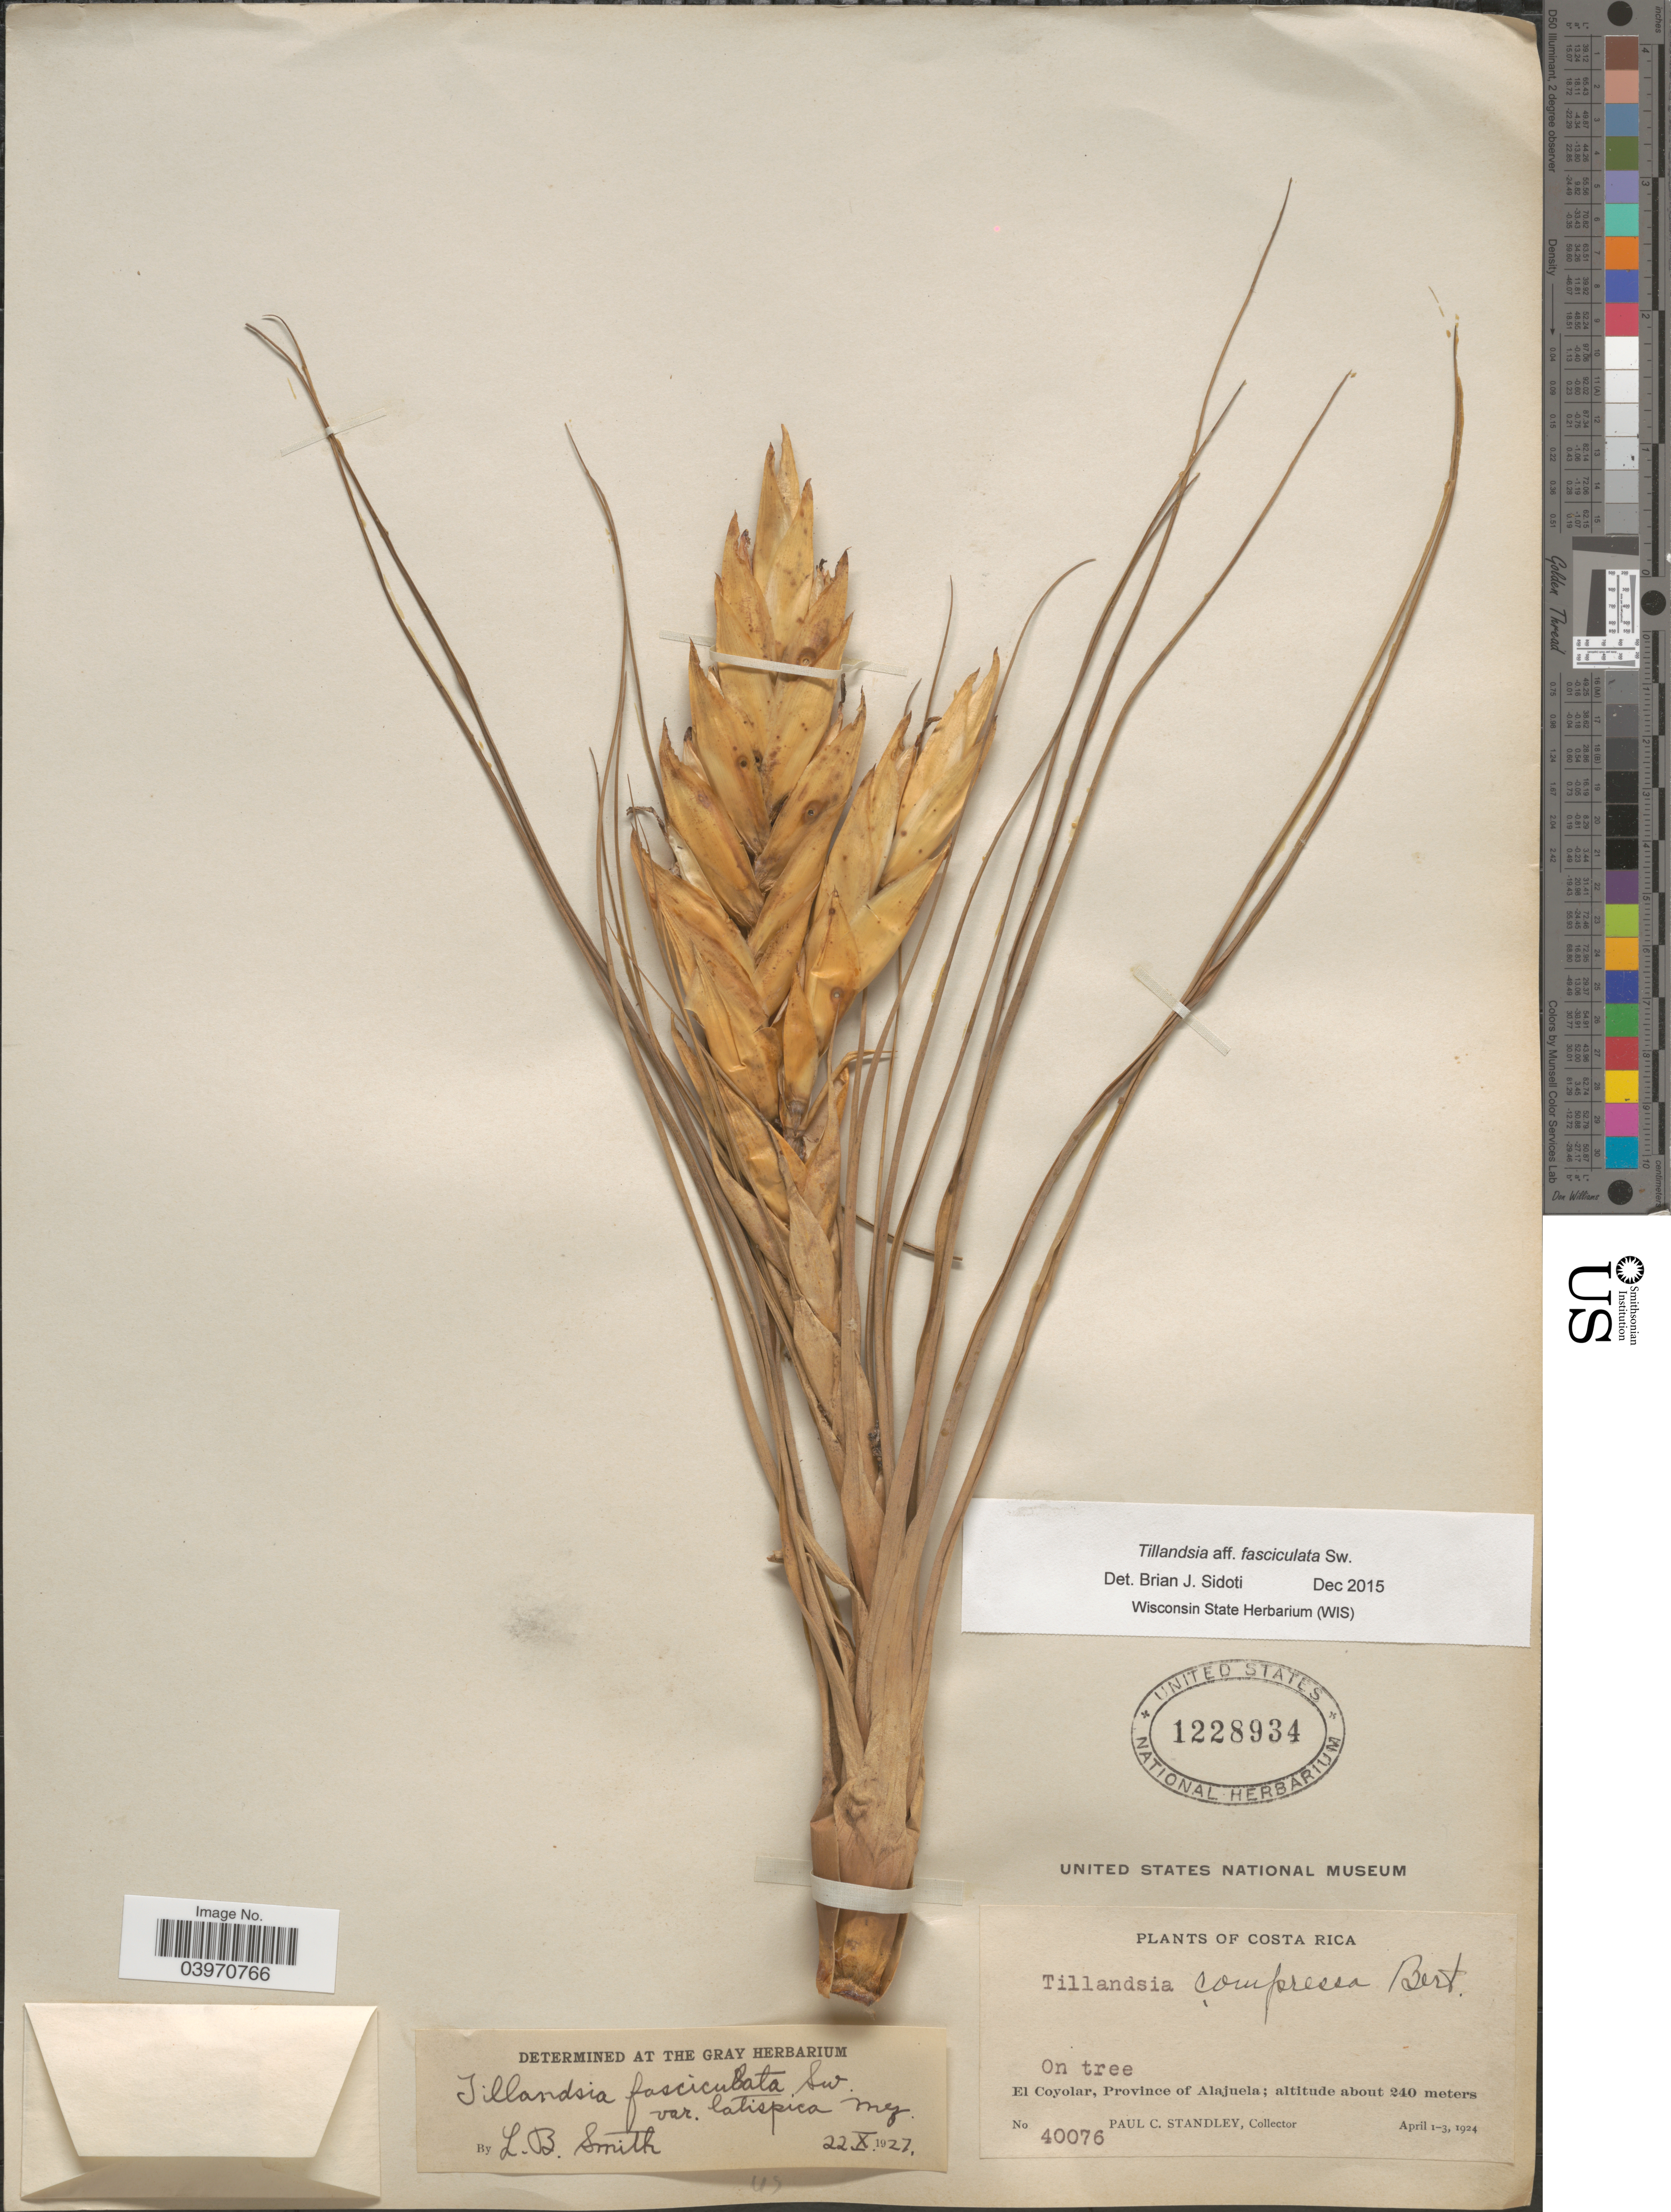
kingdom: Plantae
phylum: Tracheophyta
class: Liliopsida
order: Poales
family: Bromeliaceae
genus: Tillandsia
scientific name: Tillandsia fasciculata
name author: Sw.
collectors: P. C. Standley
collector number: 40076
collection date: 1924-04-01/1924-04-03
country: Costa Rica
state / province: Alajuela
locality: El Coyolar.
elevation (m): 240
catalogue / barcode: US 1228934